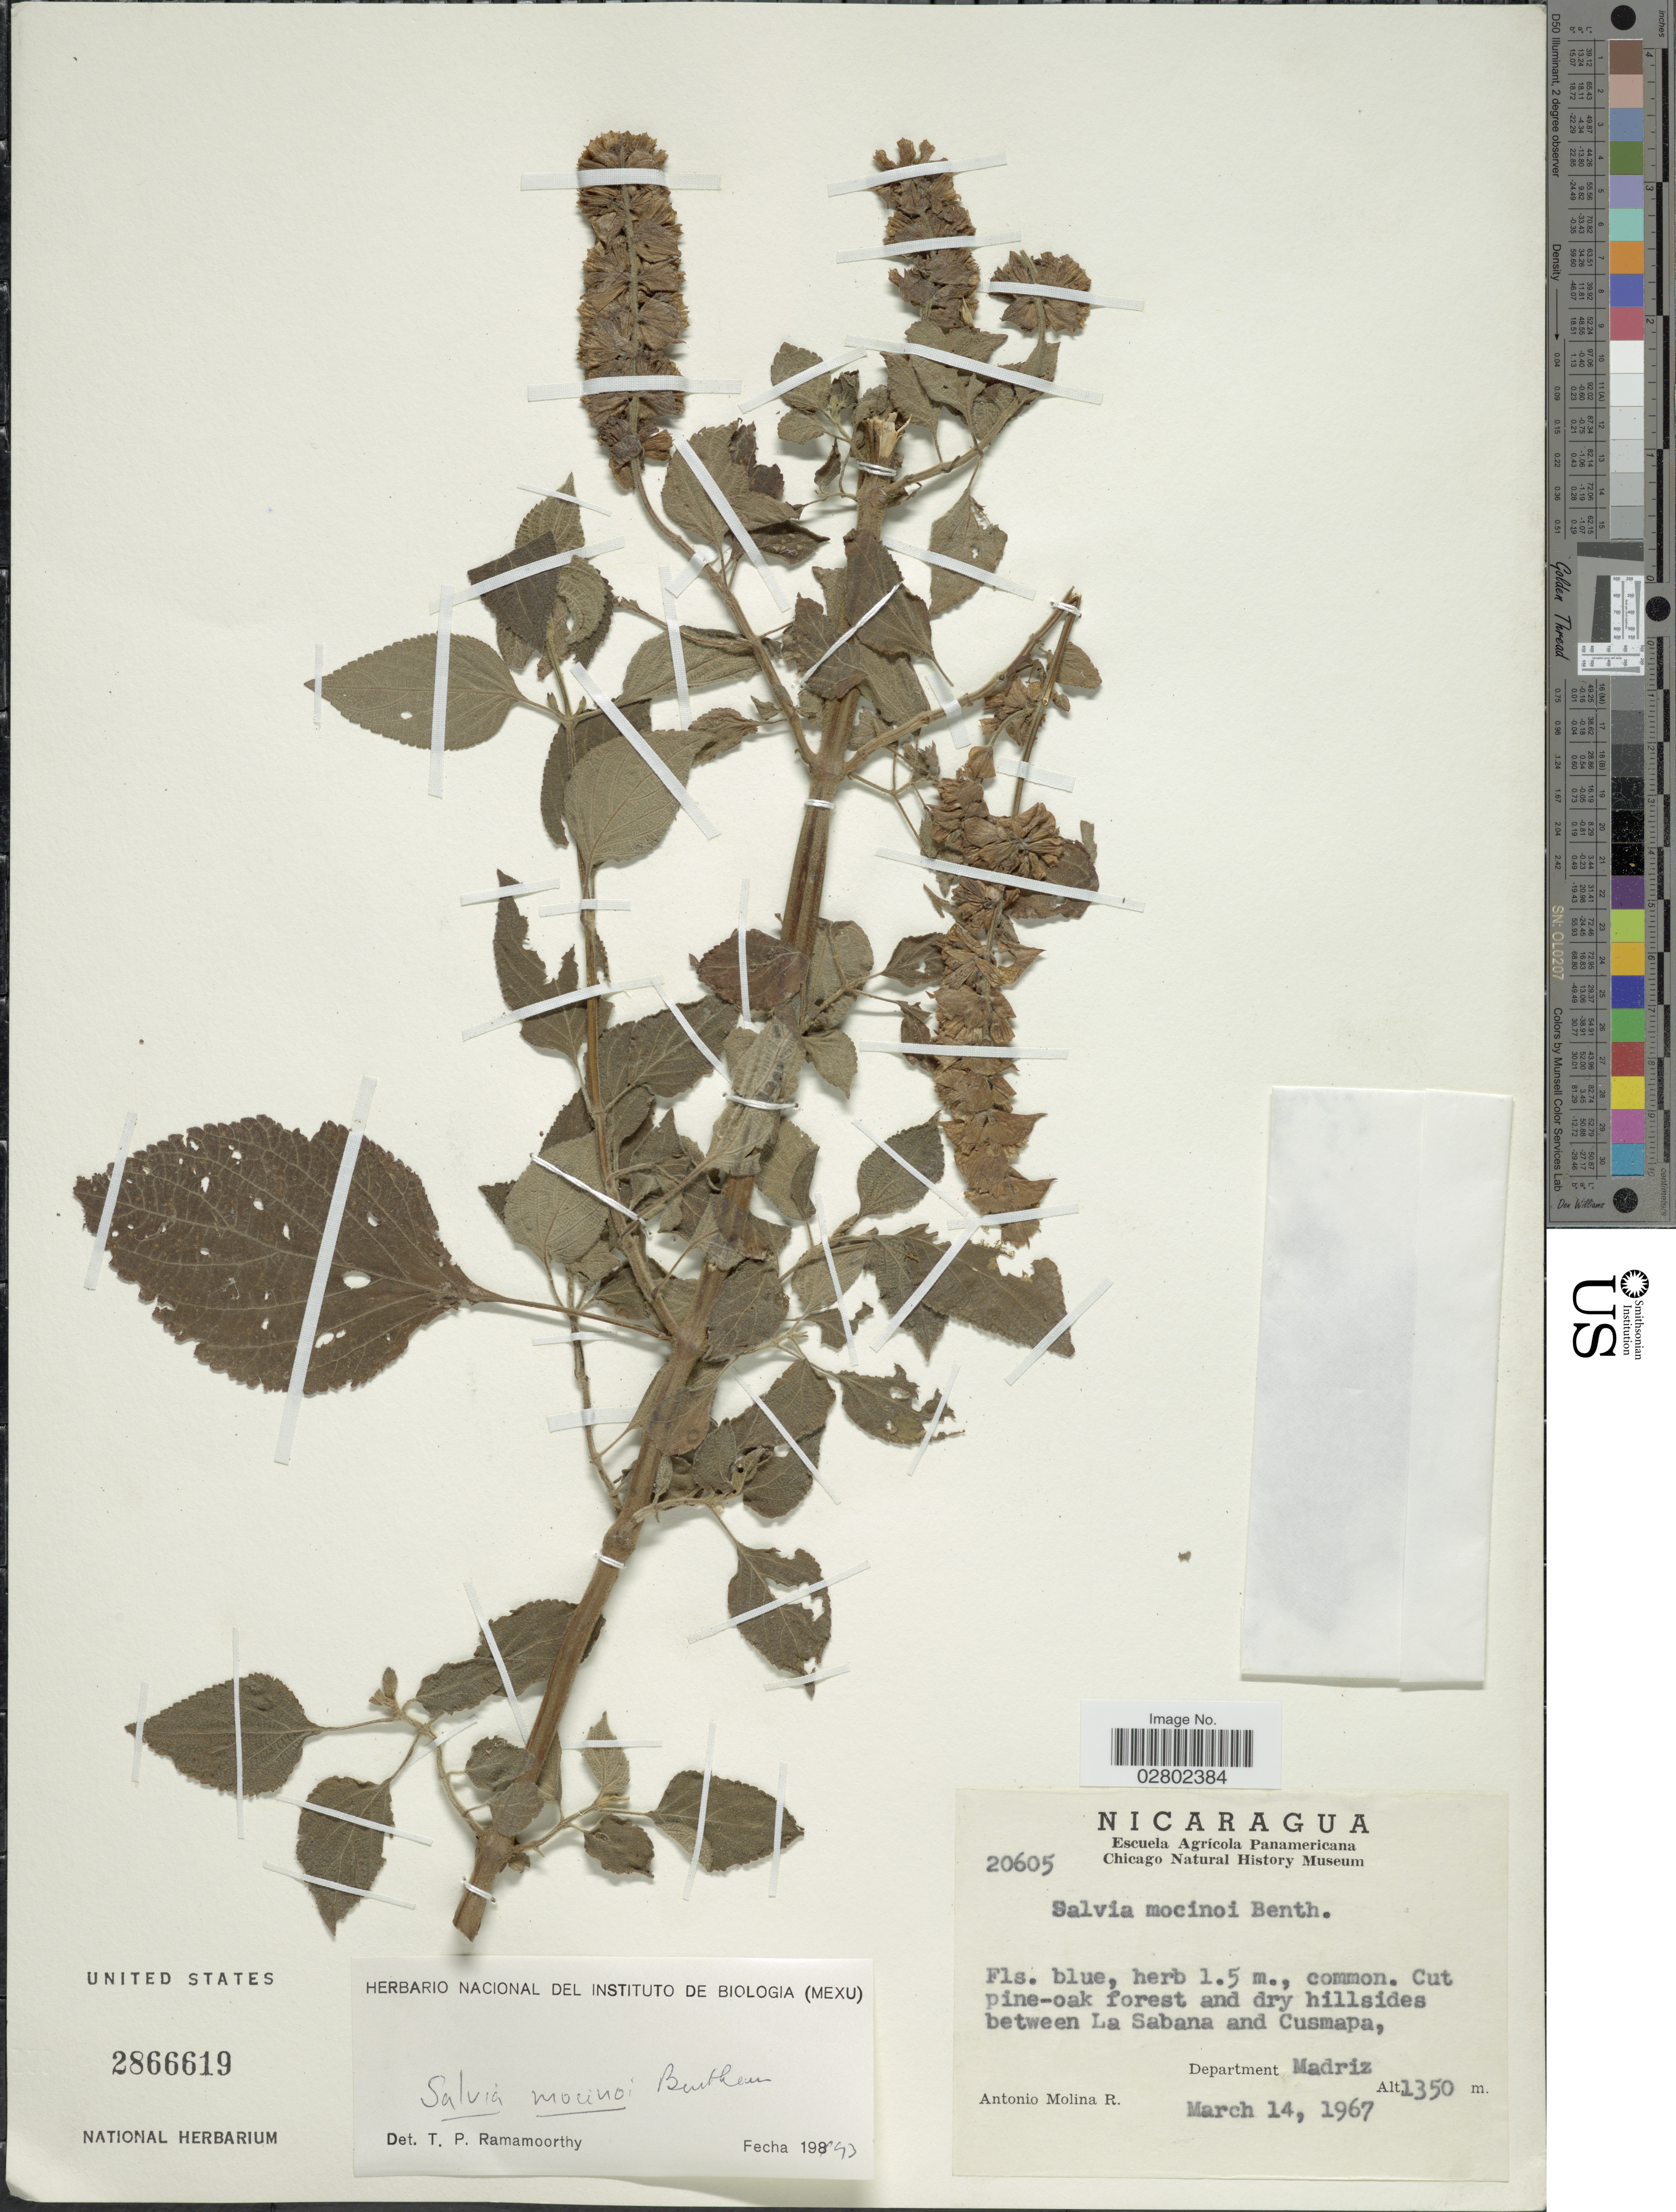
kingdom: Plantae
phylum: Tracheophyta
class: Magnoliopsida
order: Lamiales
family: Lamiaceae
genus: Salvia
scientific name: Salvia mocinoi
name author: Benth.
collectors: A. Molina R.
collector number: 20605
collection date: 1967-03-14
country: Nicaragua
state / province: Madriz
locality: Cut pine-oak forest and dry hillsides between La Sabana and Cusmapa, Department Madriz.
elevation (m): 1350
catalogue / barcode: US 2866619